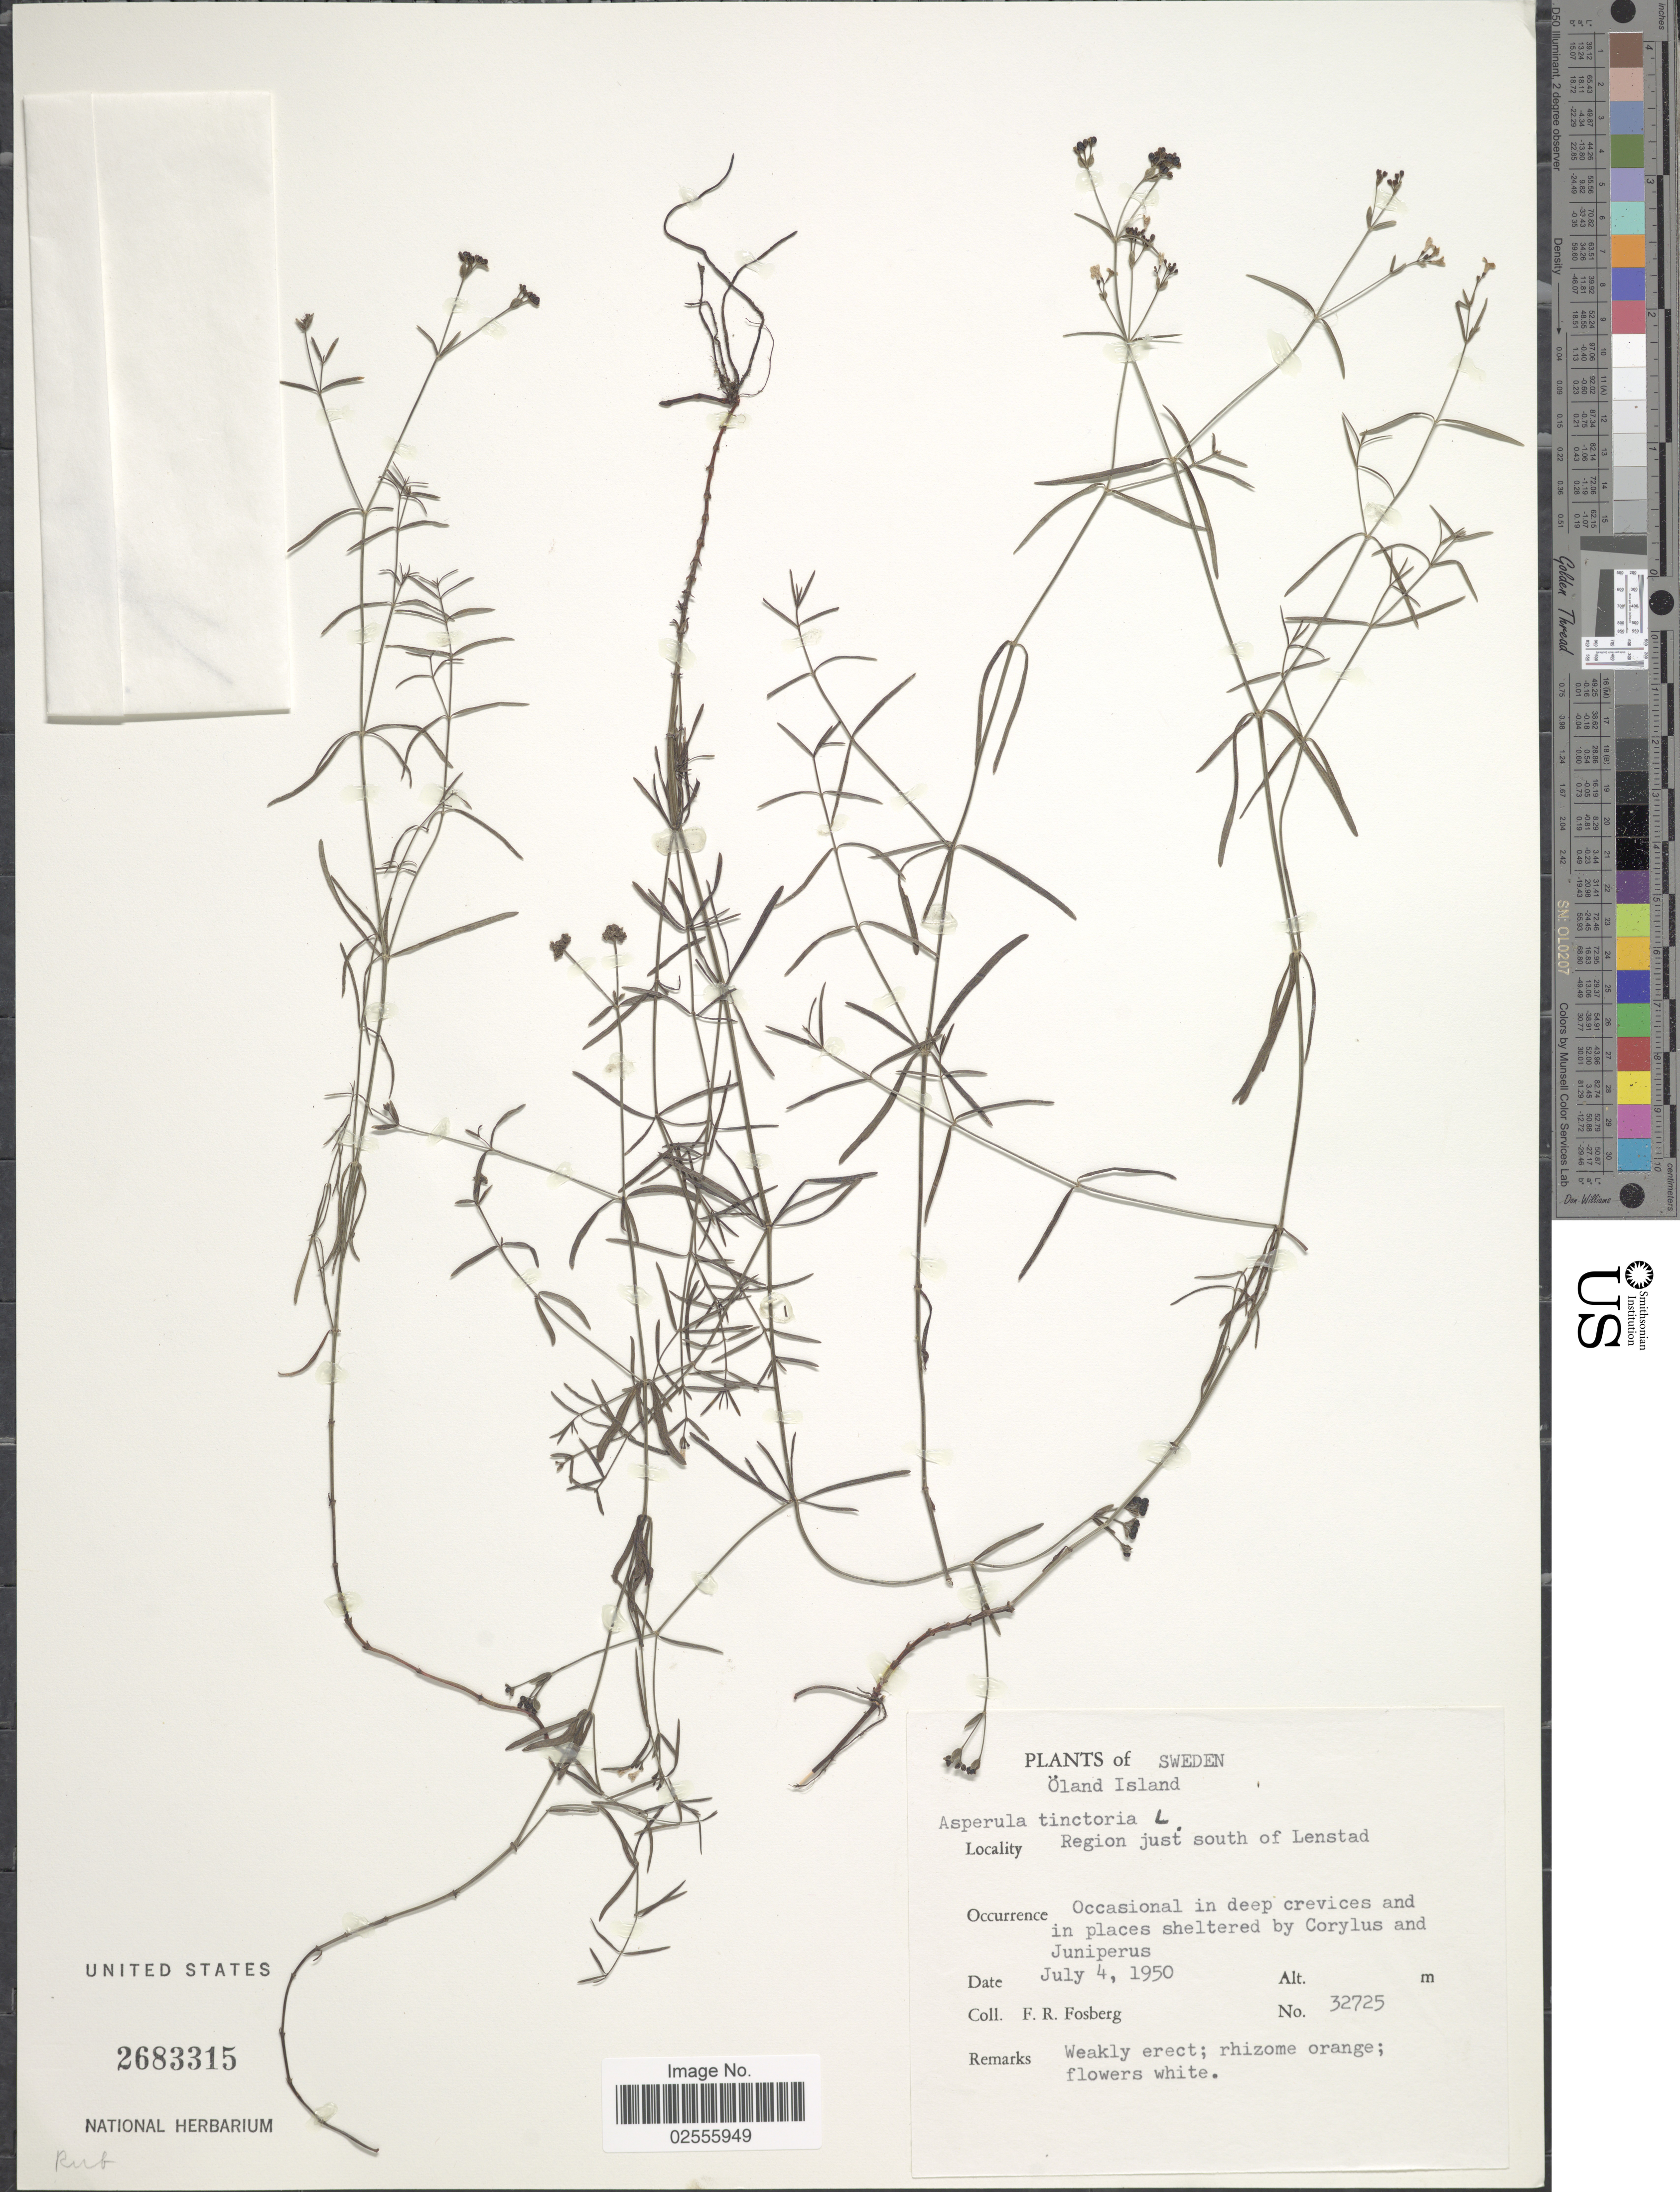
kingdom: Plantae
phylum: Tracheophyta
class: Magnoliopsida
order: Gentianales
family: Rubiaceae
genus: Asperula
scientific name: Asperula tinctoria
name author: L.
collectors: F. R. Fosberg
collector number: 32725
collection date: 1950-07-04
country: Sweden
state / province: Kalmar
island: Oland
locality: Öland Island, Region just south of Lentstad.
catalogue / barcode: US 2683315